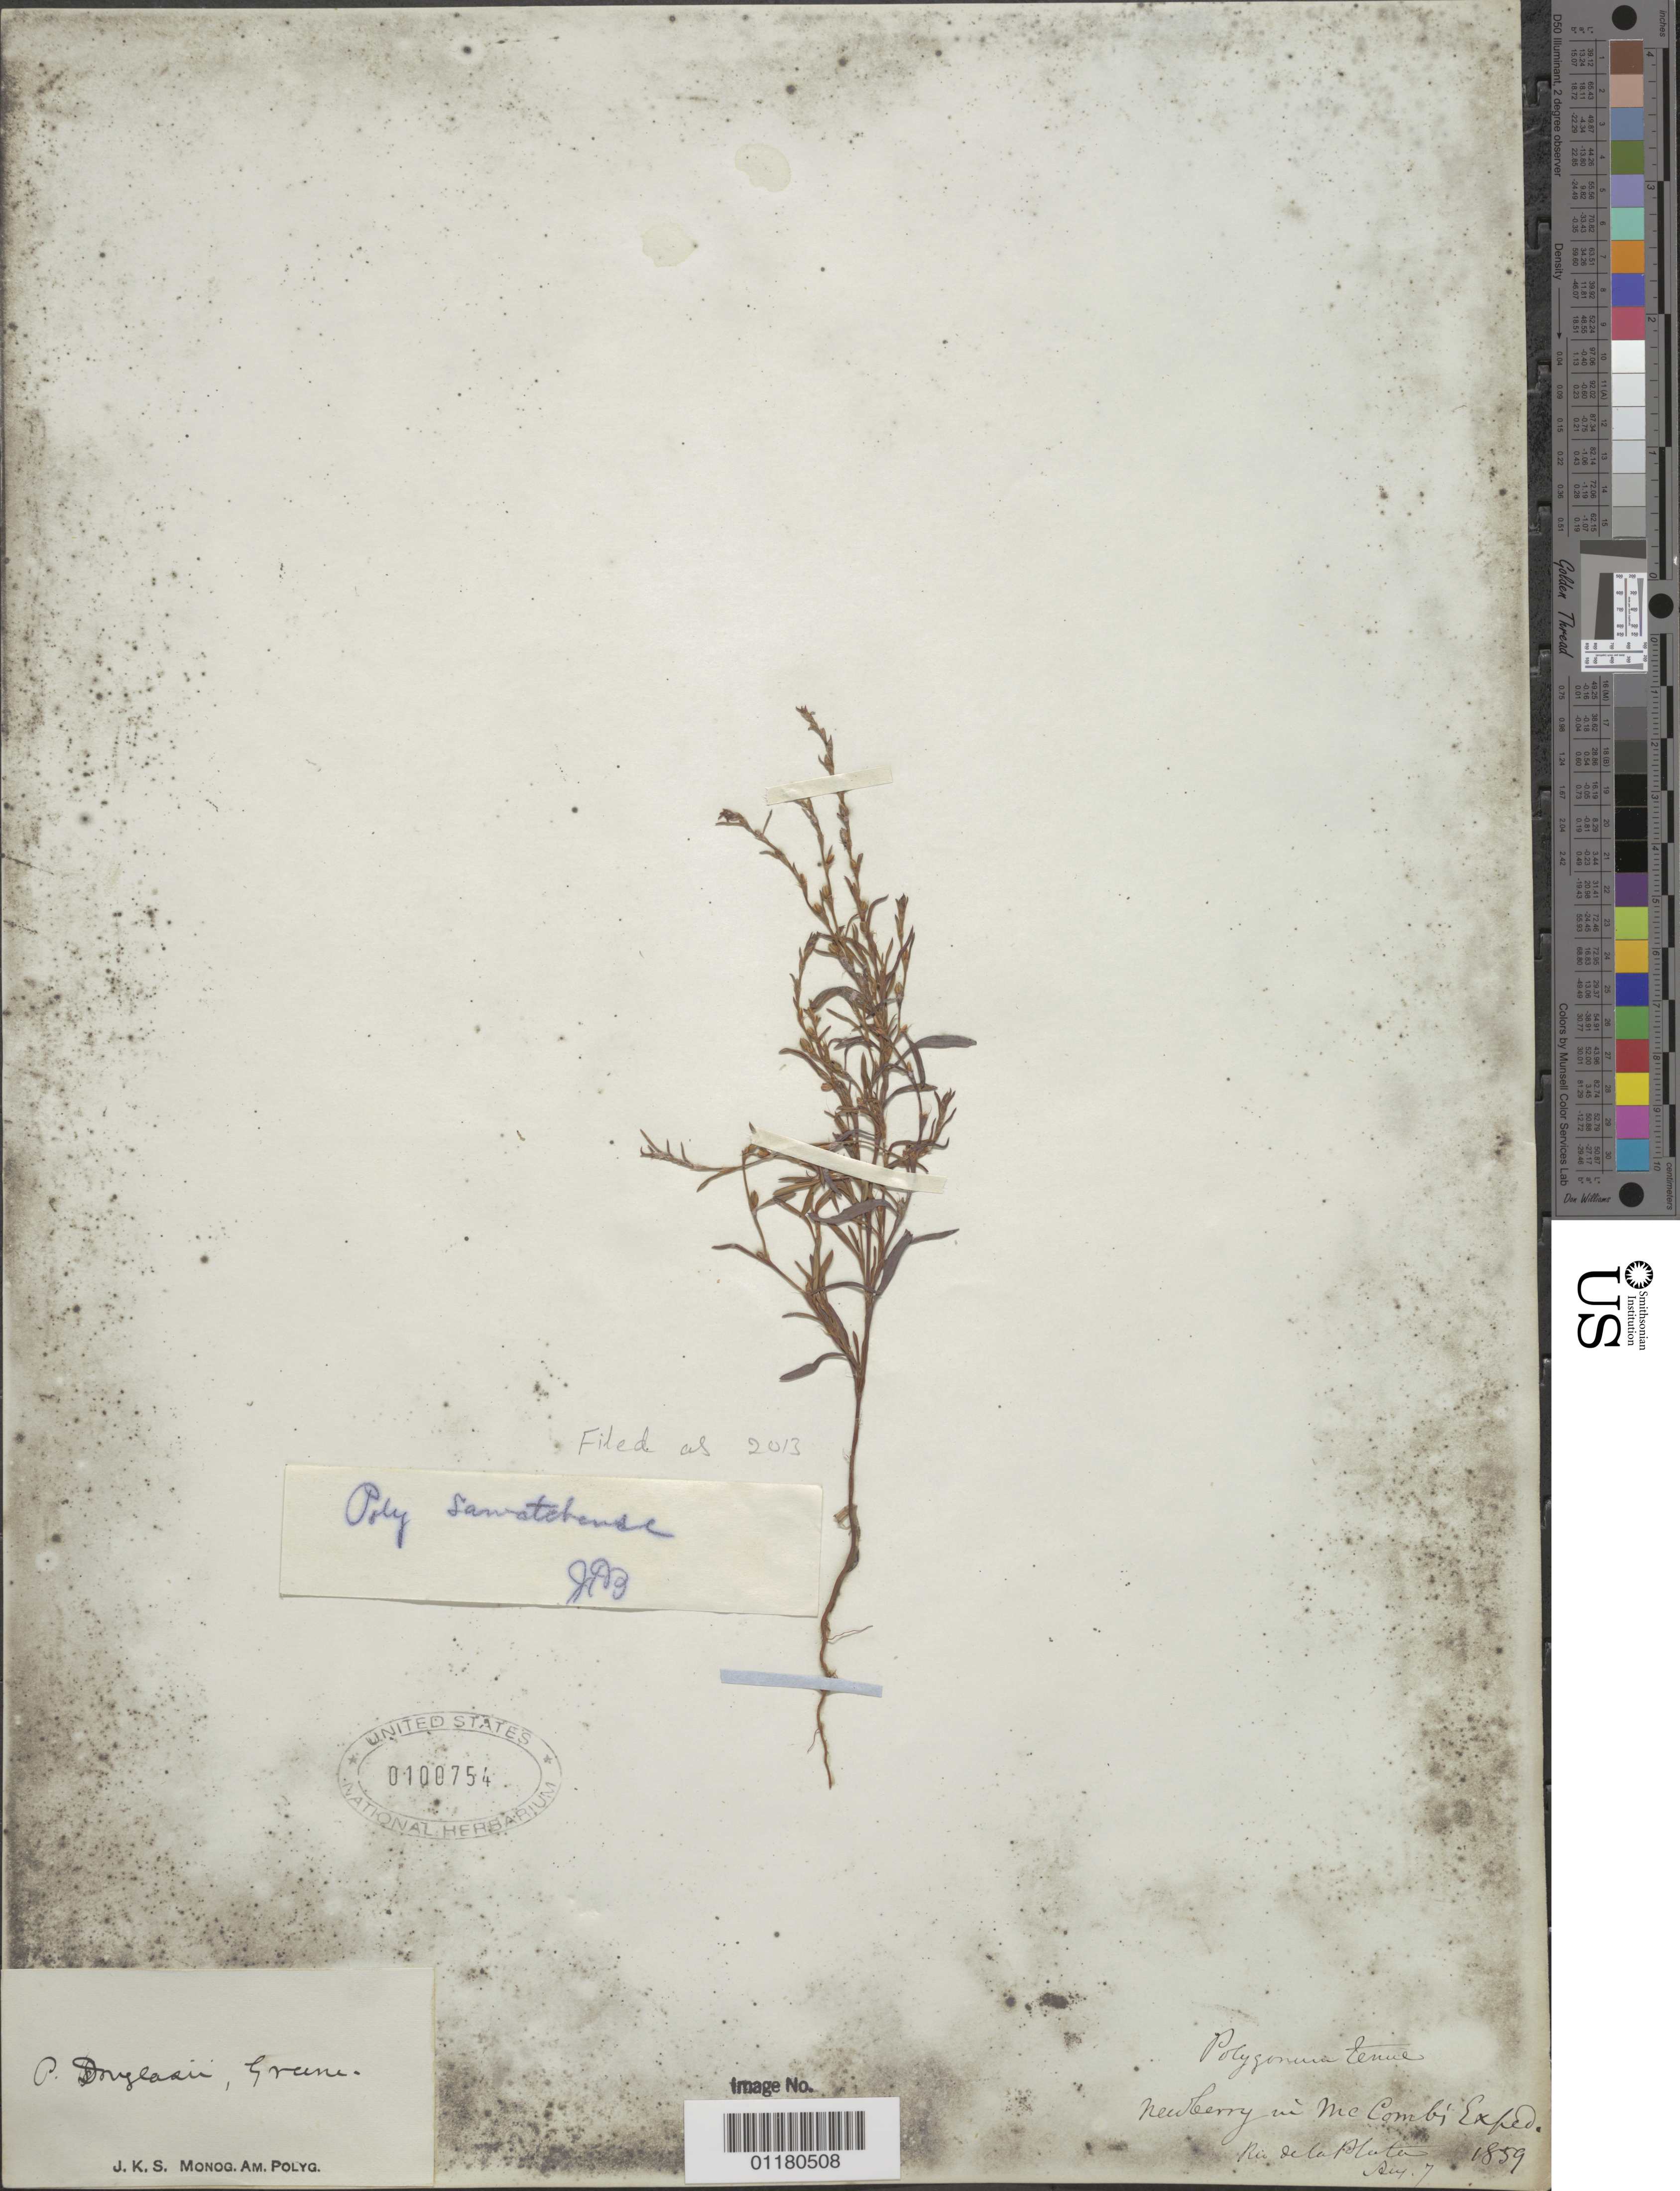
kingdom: Plantae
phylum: Tracheophyta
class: Magnoliopsida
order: Caryophyllales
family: Polygonaceae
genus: Polygonum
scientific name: Polygonum sawatchense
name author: Small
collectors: J. S. Newberry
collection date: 1859-08-07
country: United States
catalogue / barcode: US 100754